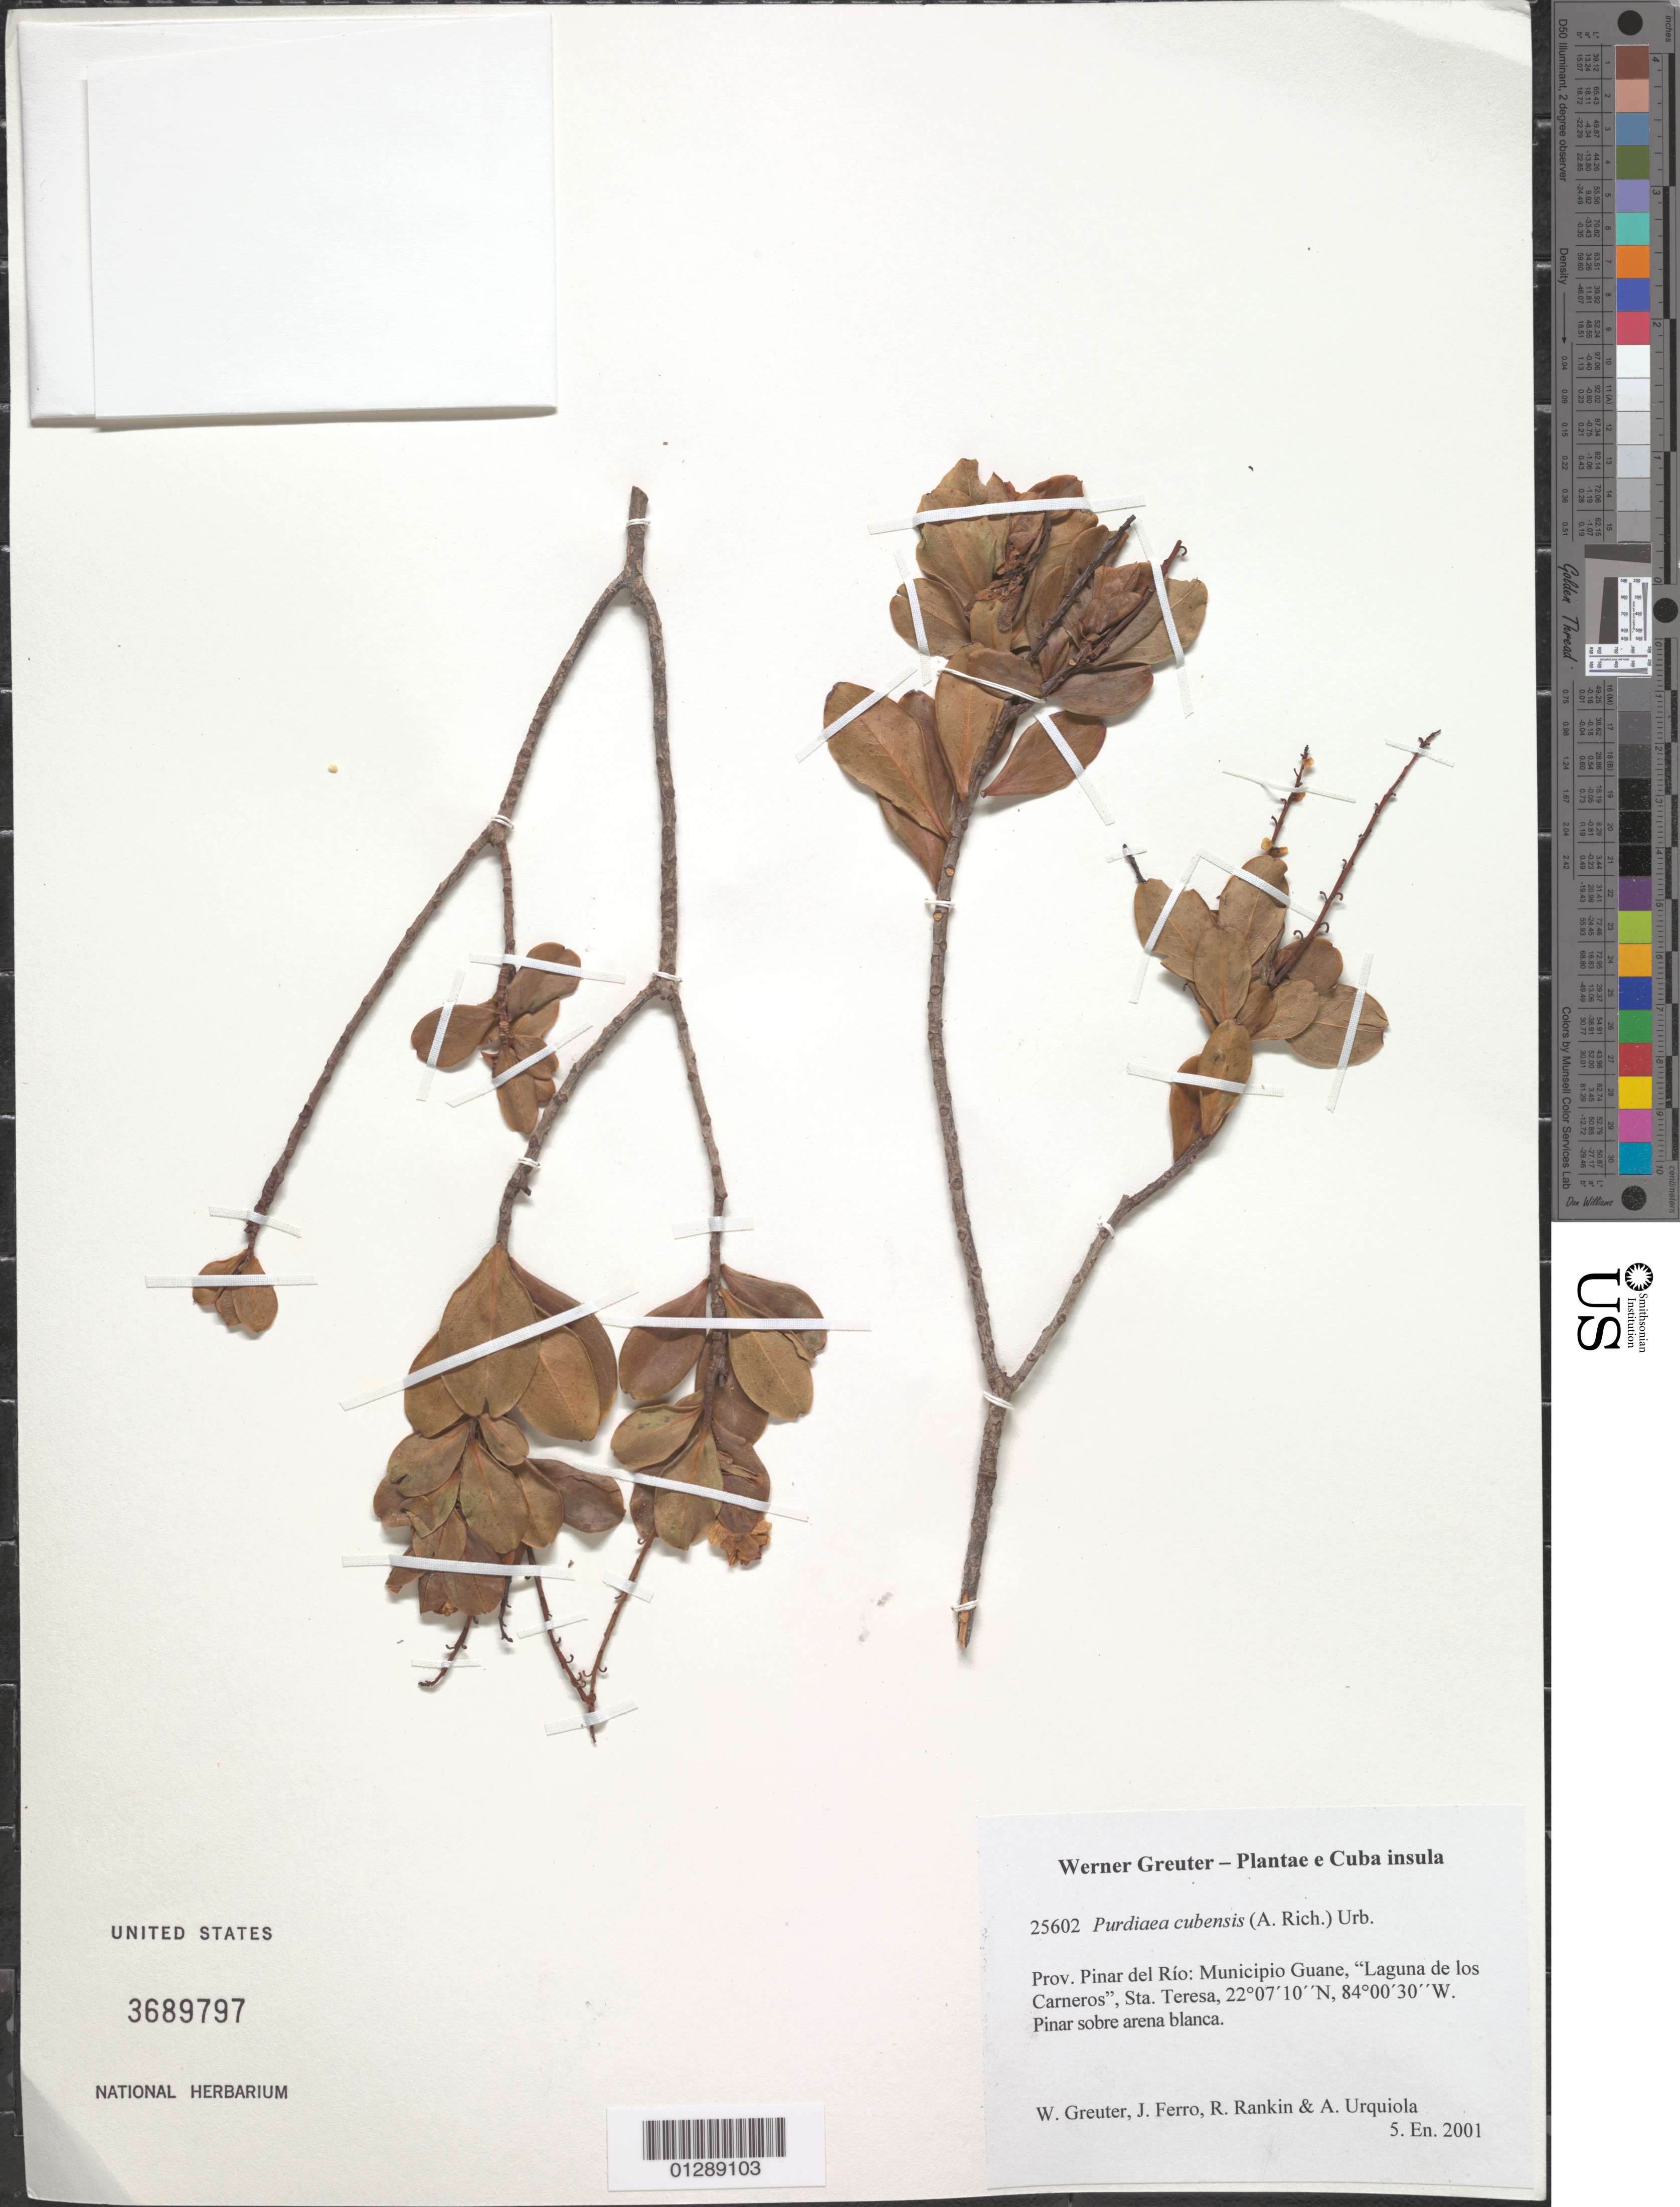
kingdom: Plantae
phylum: Tracheophyta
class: Magnoliopsida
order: Ericales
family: Clethraceae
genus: Purdiaea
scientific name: Purdiaea cubensis var. cubensis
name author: (A. Rich.) Urb.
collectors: W. R. Greuter, J. Ferro, R. Rankin Rodriguez & A. Urquiola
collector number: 25602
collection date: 2001-01-05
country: Cuba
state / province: Pinar del Rio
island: Cuba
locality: Municipio Guane, "Laguna de los Carneros", Sta. Teresa.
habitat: Pinar sobre arena blanca, en el margen de la carretera.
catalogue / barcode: US 3689797